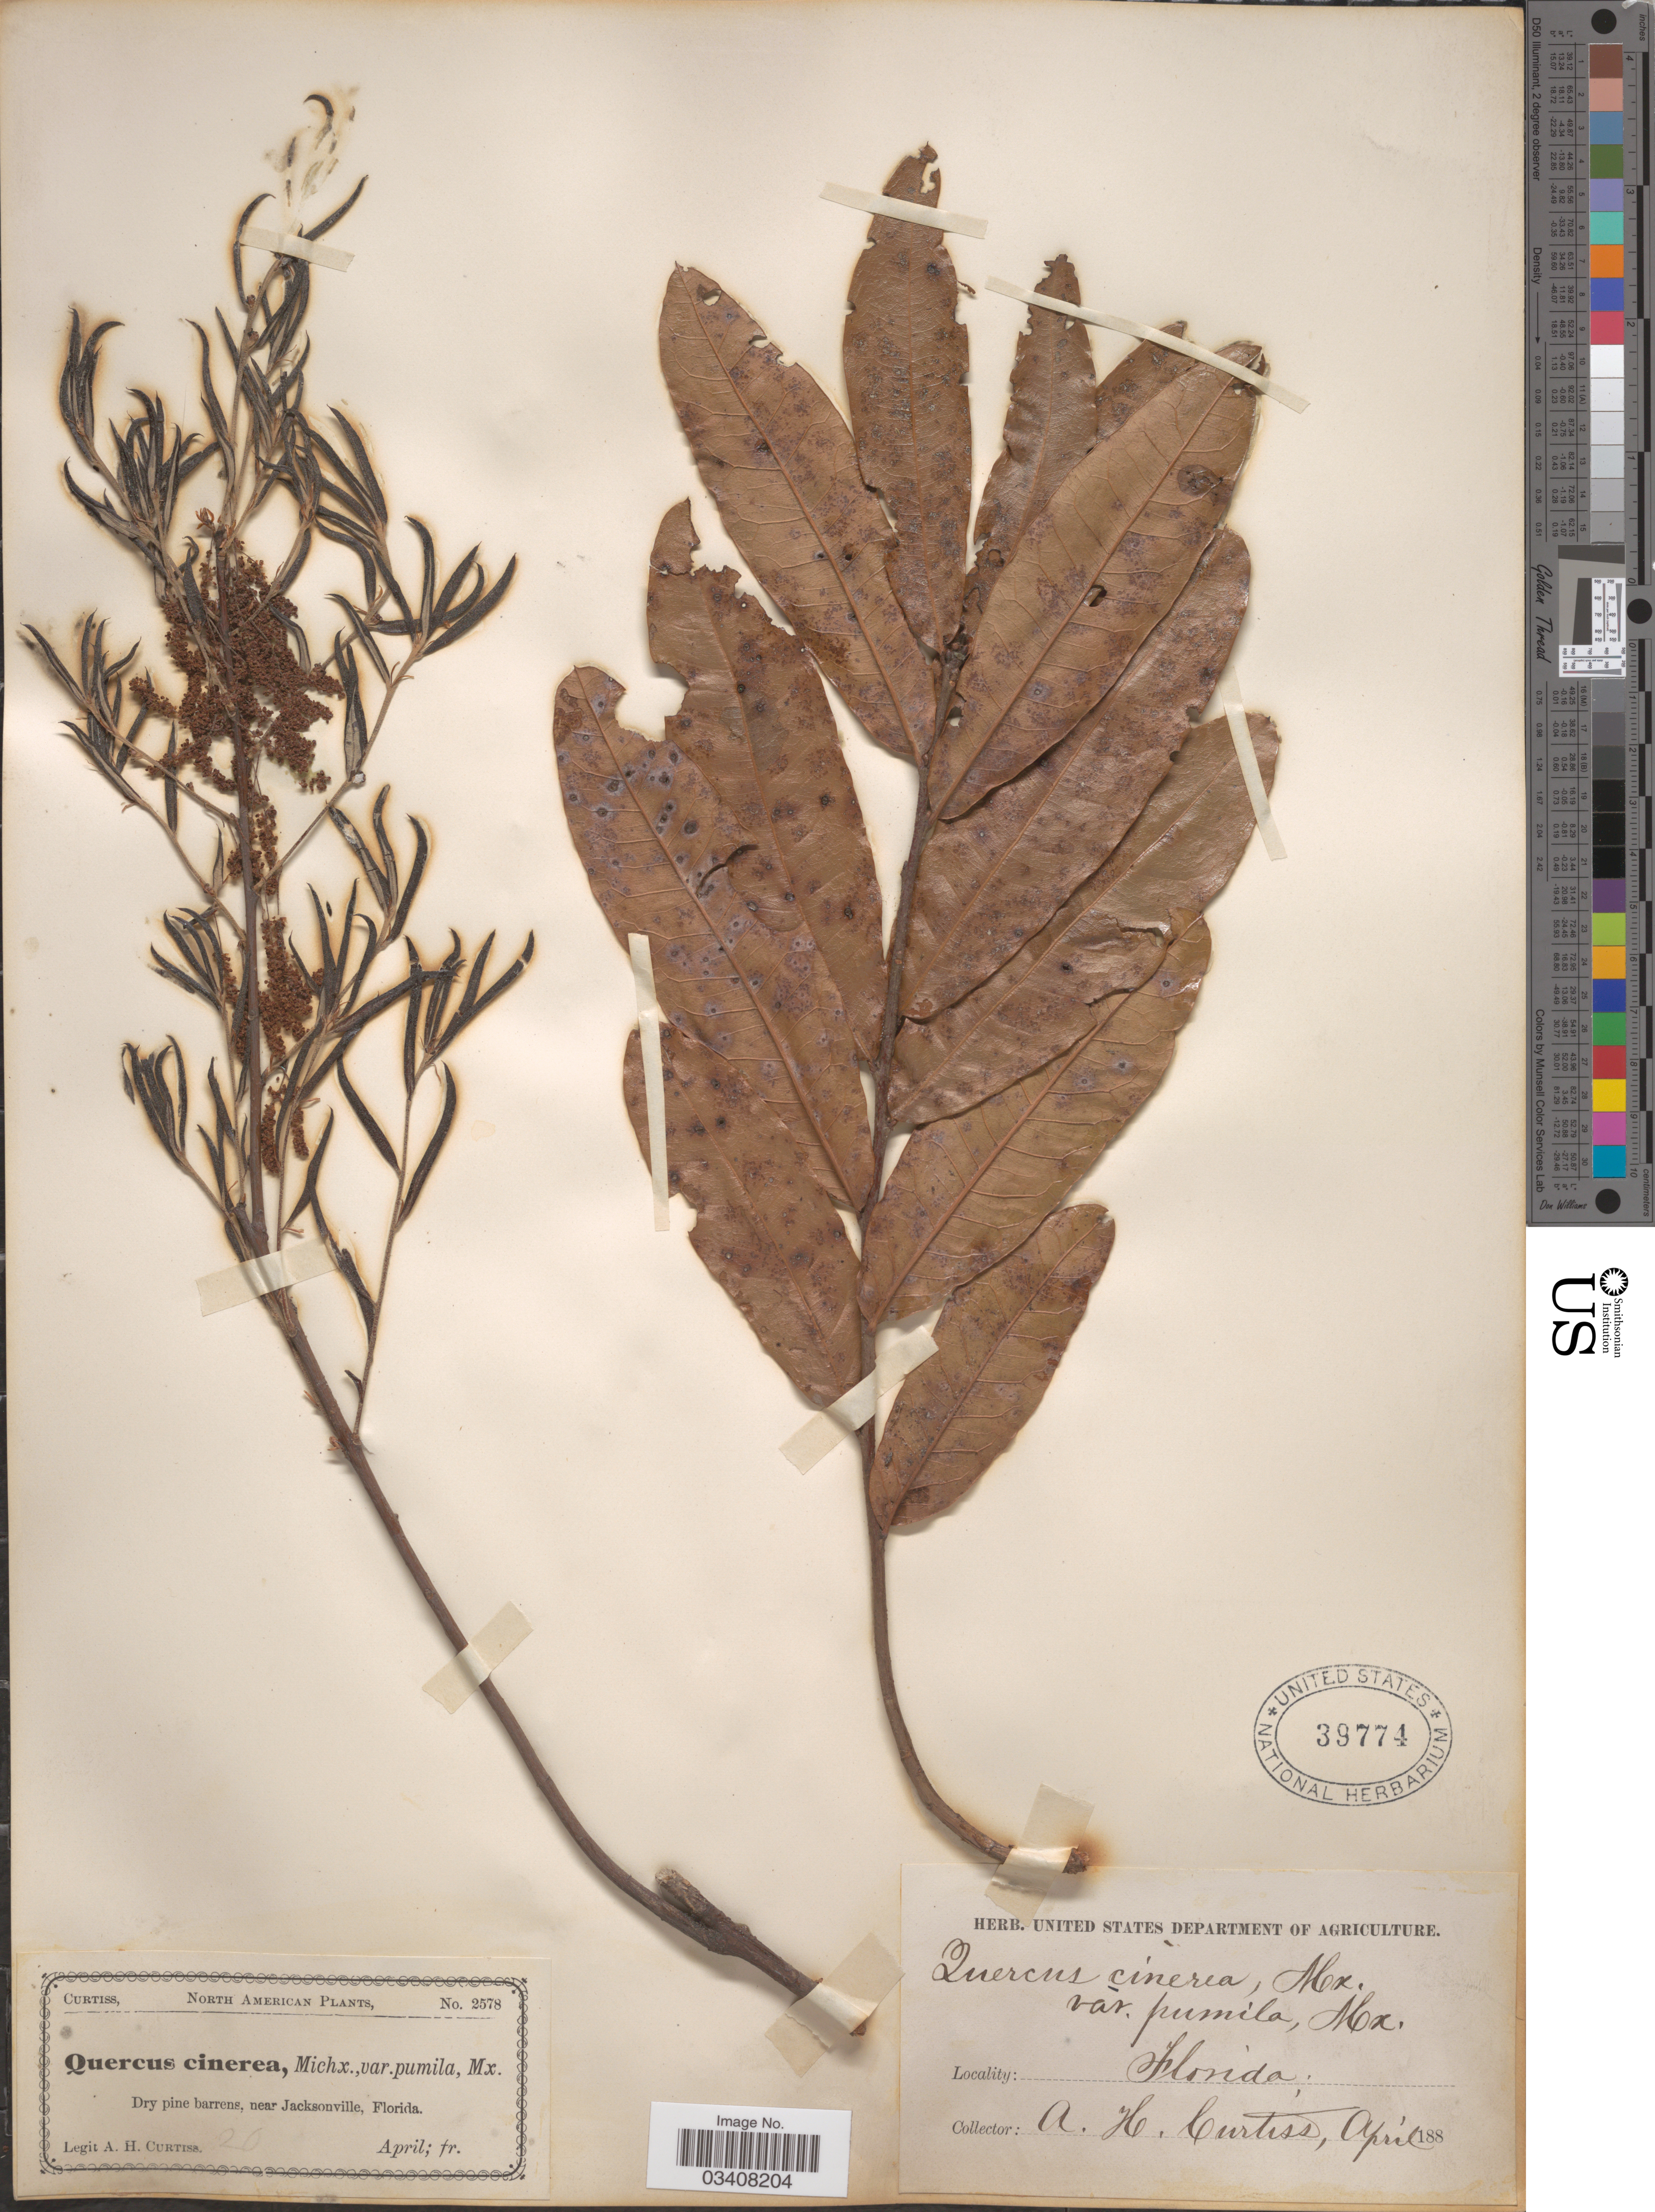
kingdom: Plantae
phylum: Tracheophyta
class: Magnoliopsida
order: Fagales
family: Fagaceae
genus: Quercus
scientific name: Quercus pumila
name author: Walter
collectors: A. H. Curtiss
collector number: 2578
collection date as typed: April 188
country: United States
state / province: Florida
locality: Near Jacksonville.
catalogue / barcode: US 39774